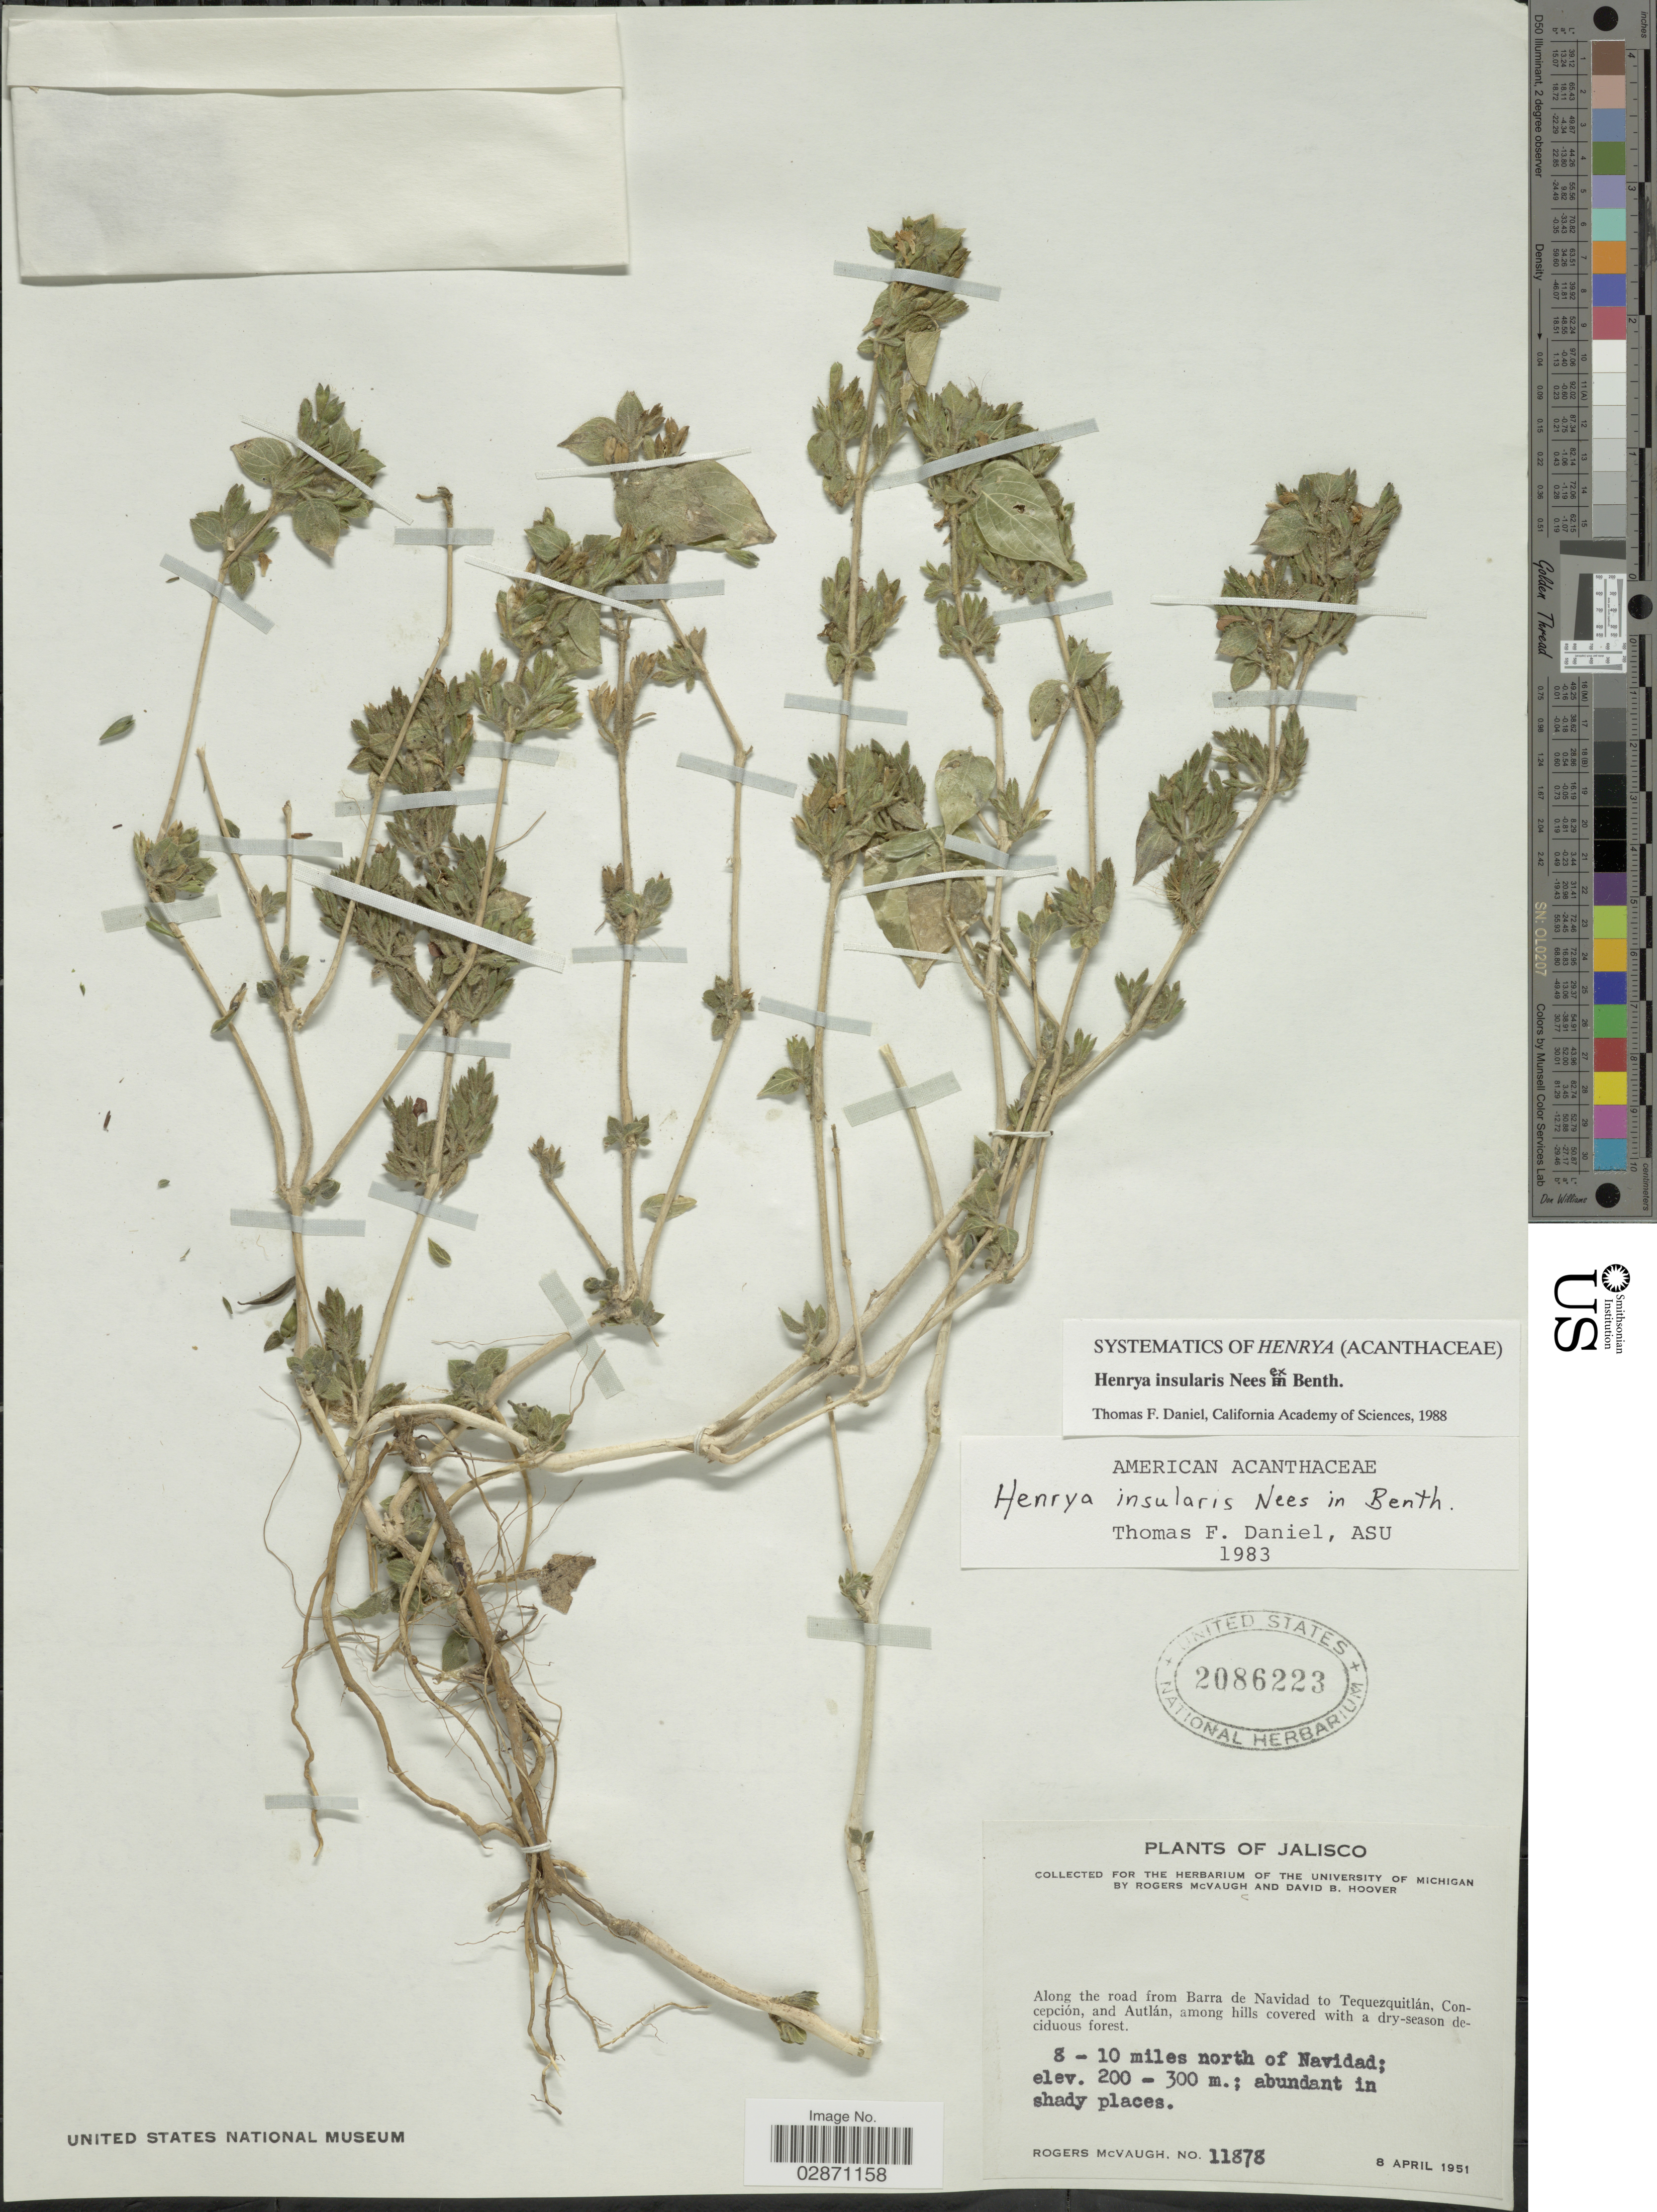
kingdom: Plantae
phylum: Tracheophyta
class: Magnoliopsida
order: Lamiales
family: Acanthaceae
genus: Henrya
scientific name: Henrya insularis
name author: Nees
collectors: R. McVaugh & D. B. Hoover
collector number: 11878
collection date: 1951-04-08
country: Mexico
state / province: Jalisco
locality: Along the road from Barra de Navidad to Tequezquitlán, Concepción, and Autlán. 8 - 10 miles north of Navidad.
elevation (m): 200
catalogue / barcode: US 2086223